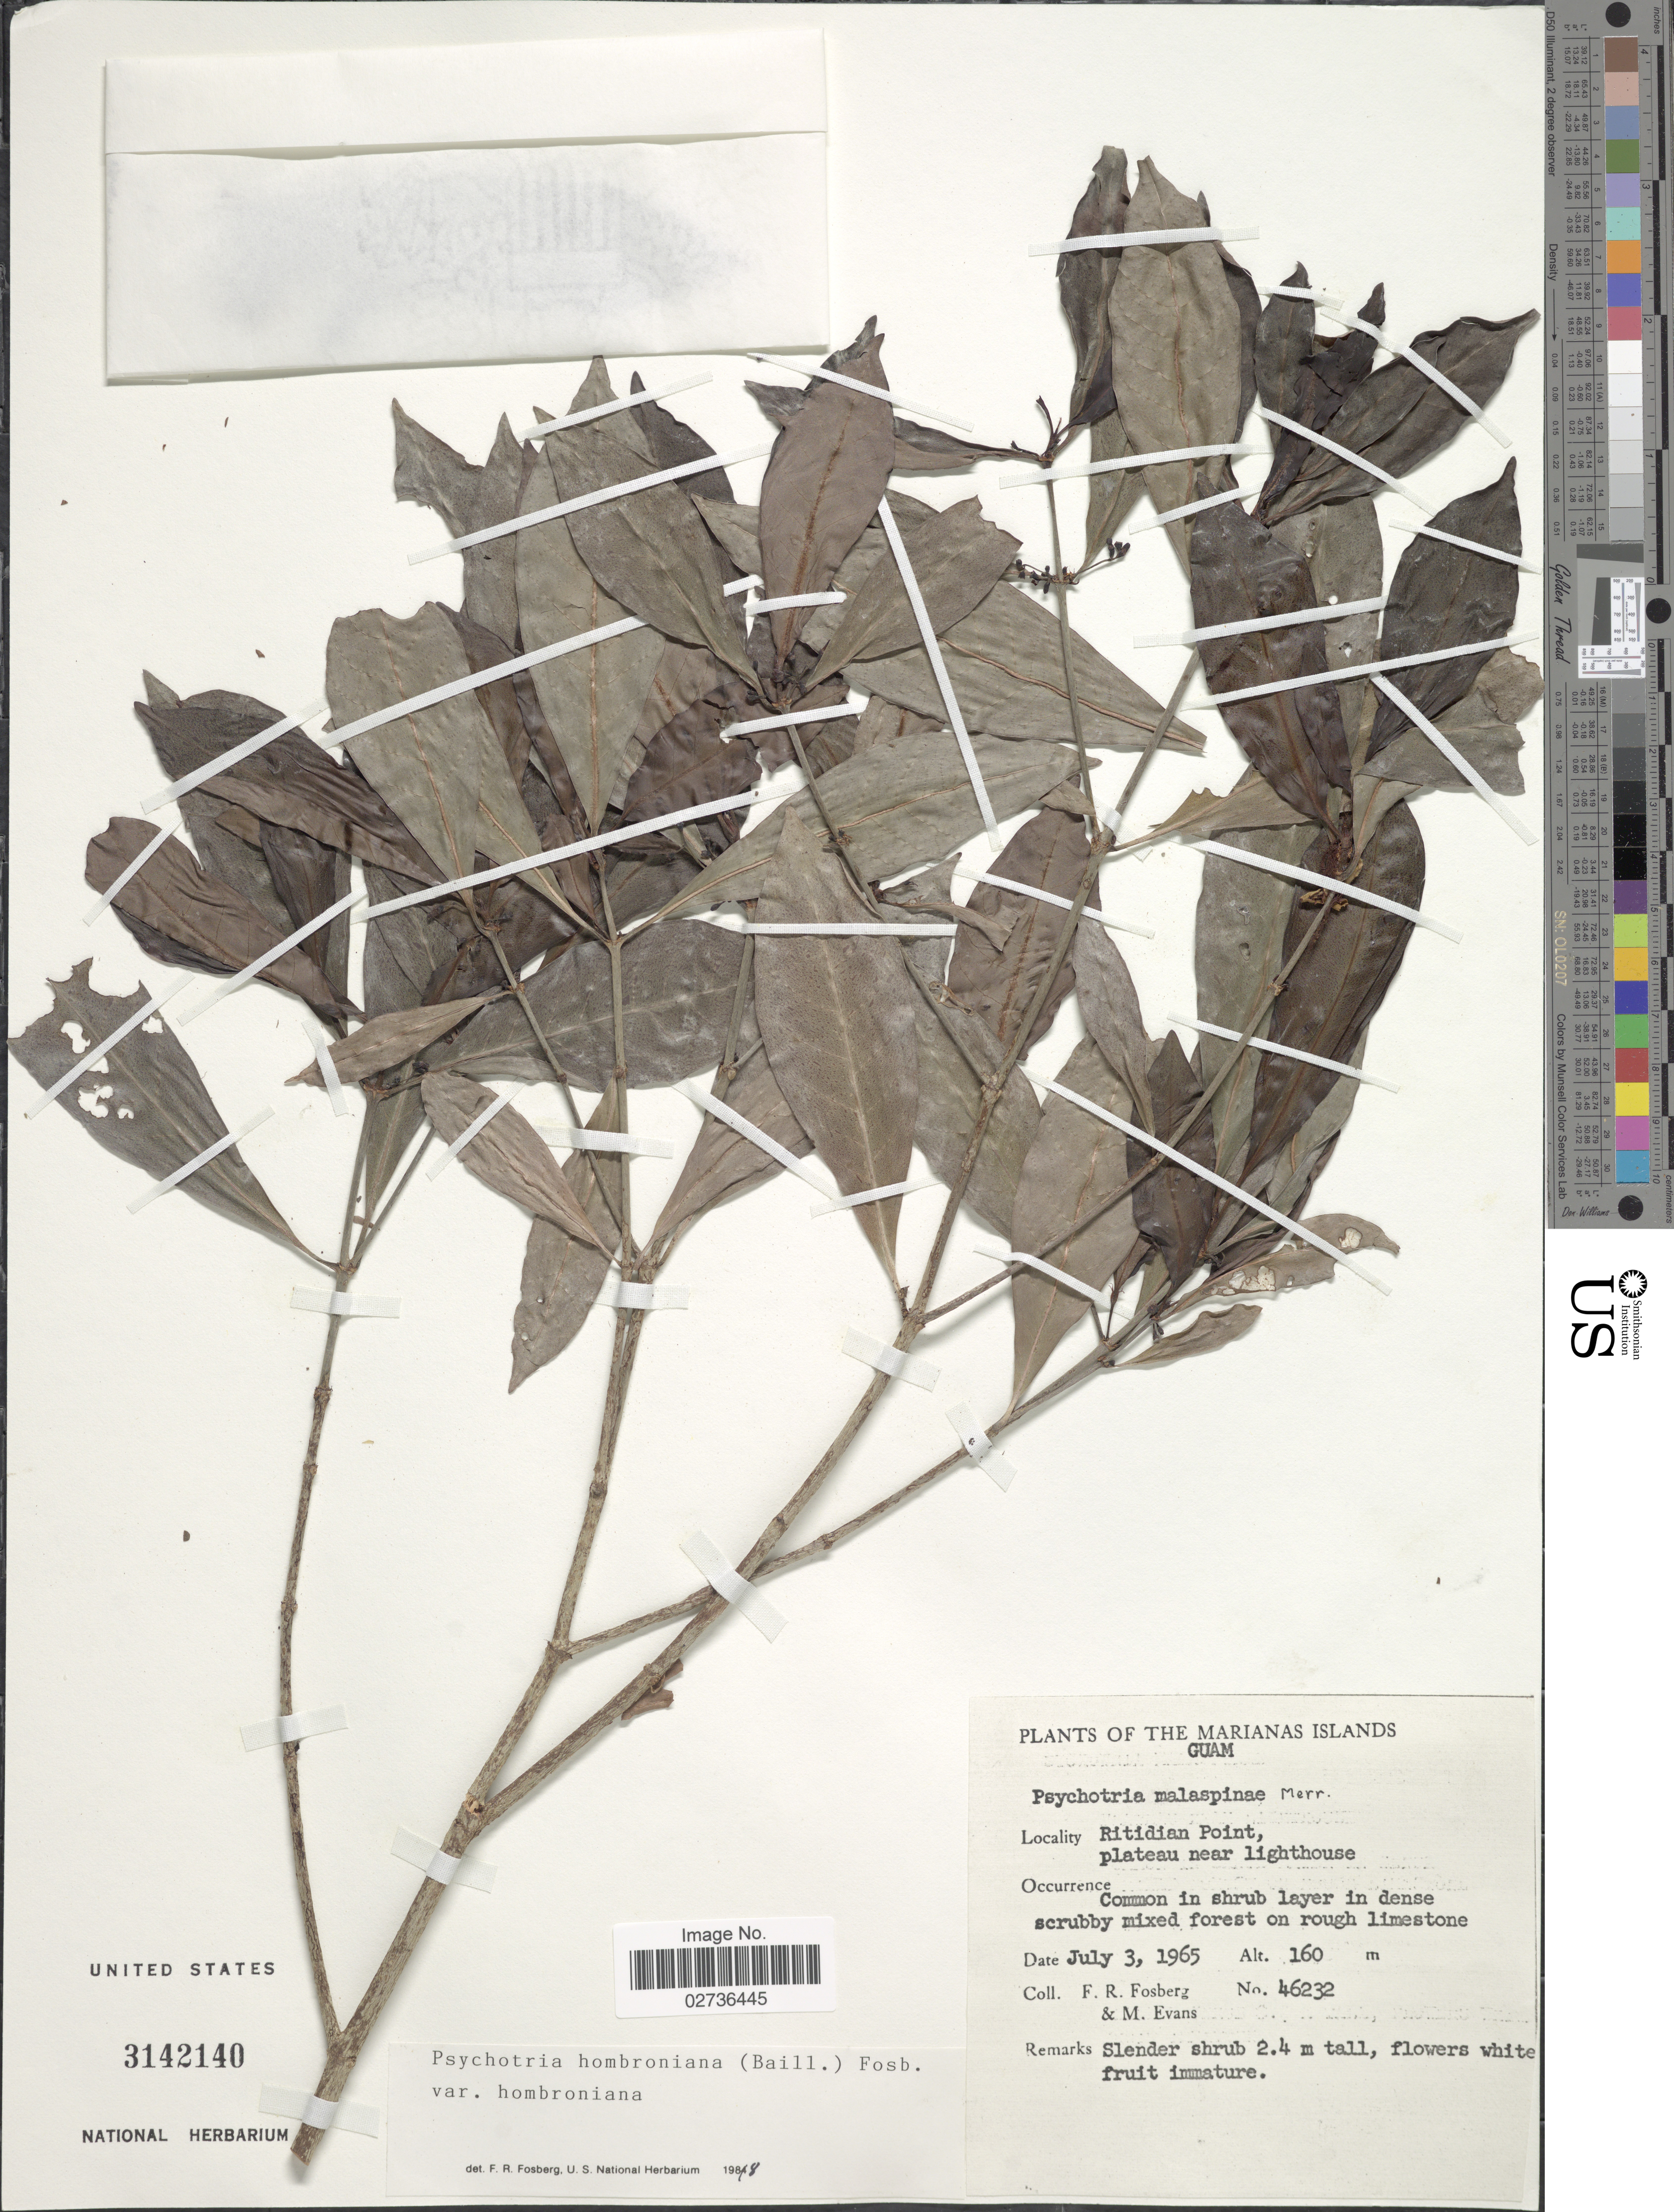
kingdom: Plantae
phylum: Tracheophyta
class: Magnoliopsida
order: Gentianales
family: Rubiaceae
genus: Psychotria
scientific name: Psychotria hombroniana var. hombroniana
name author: (Baill.) Fosberg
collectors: F. R. Fosberg & M. Evans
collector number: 46232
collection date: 1965-07-03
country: Guam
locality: The Marianas Islands, Guam, Ritidian Point, plateau near lighthouse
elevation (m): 160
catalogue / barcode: US 3142140